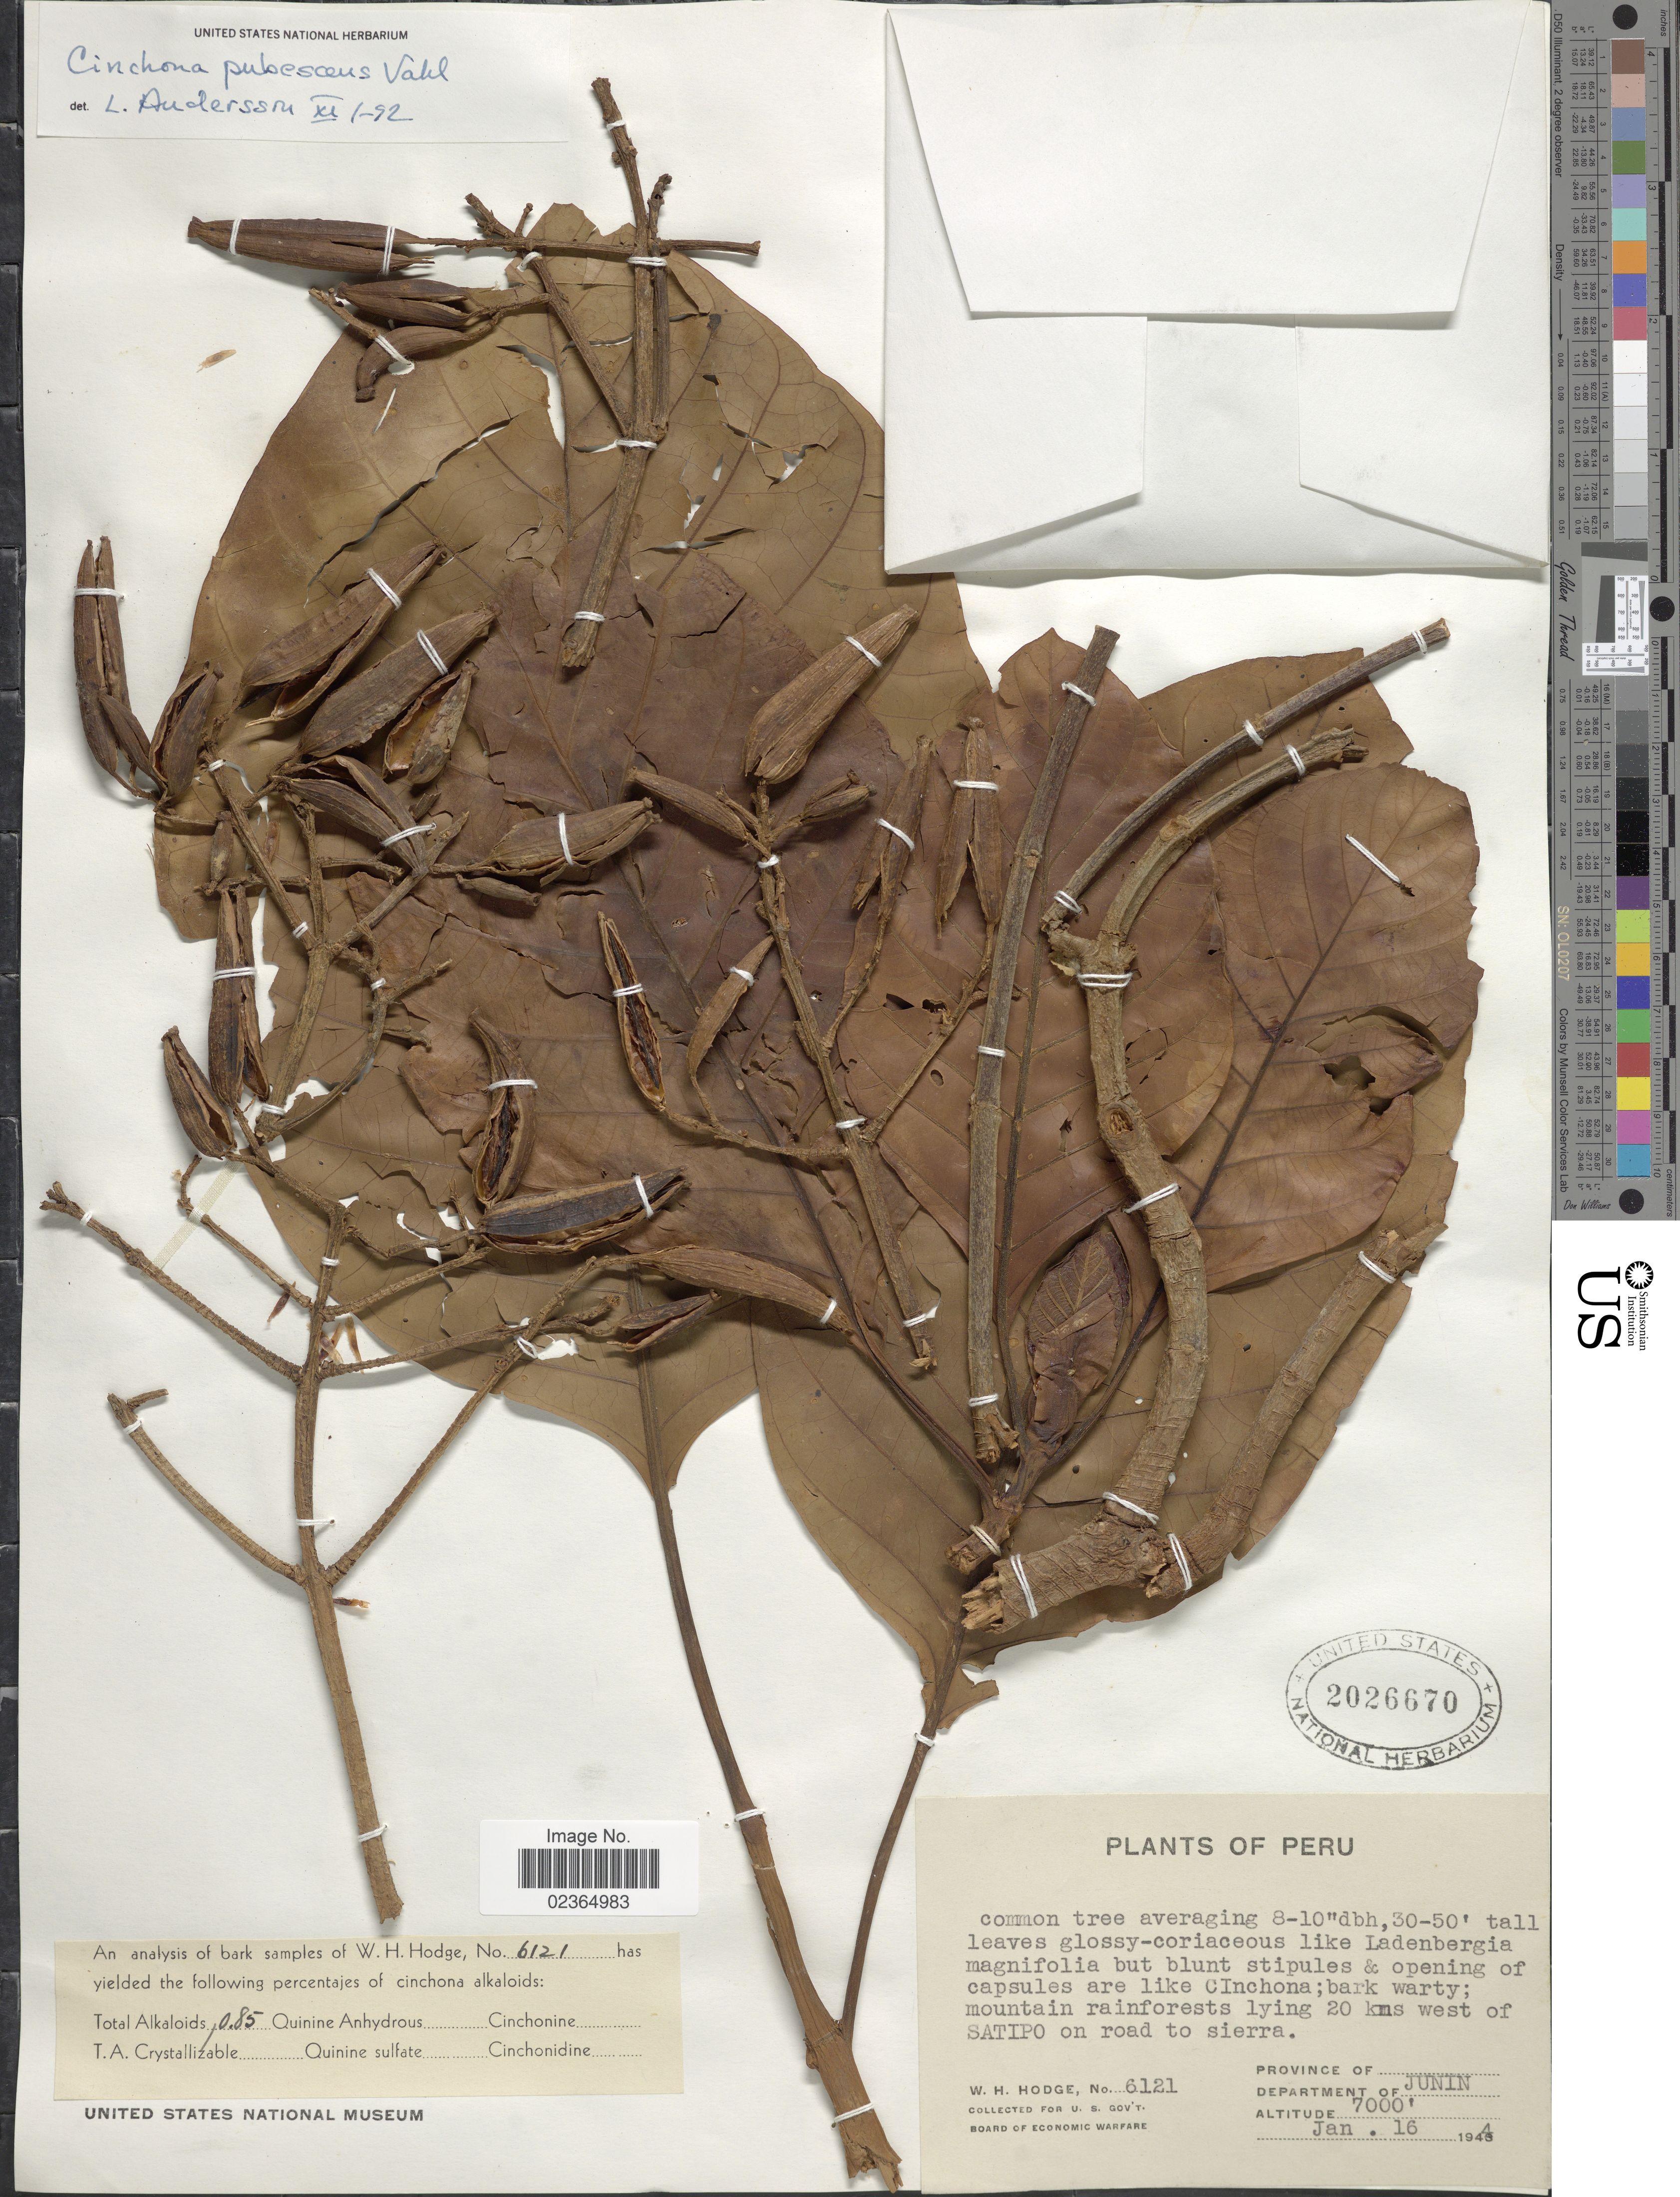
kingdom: Plantae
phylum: Tracheophyta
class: Magnoliopsida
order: Gentianales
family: Rubiaceae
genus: Cinchona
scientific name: Cinchona pubescens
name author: Vahl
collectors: W. Hodge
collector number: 6121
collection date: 1944-01-16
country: Peru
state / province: Junín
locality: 20 kms west of Satipo on road to sierra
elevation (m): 2134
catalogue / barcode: US 2026670